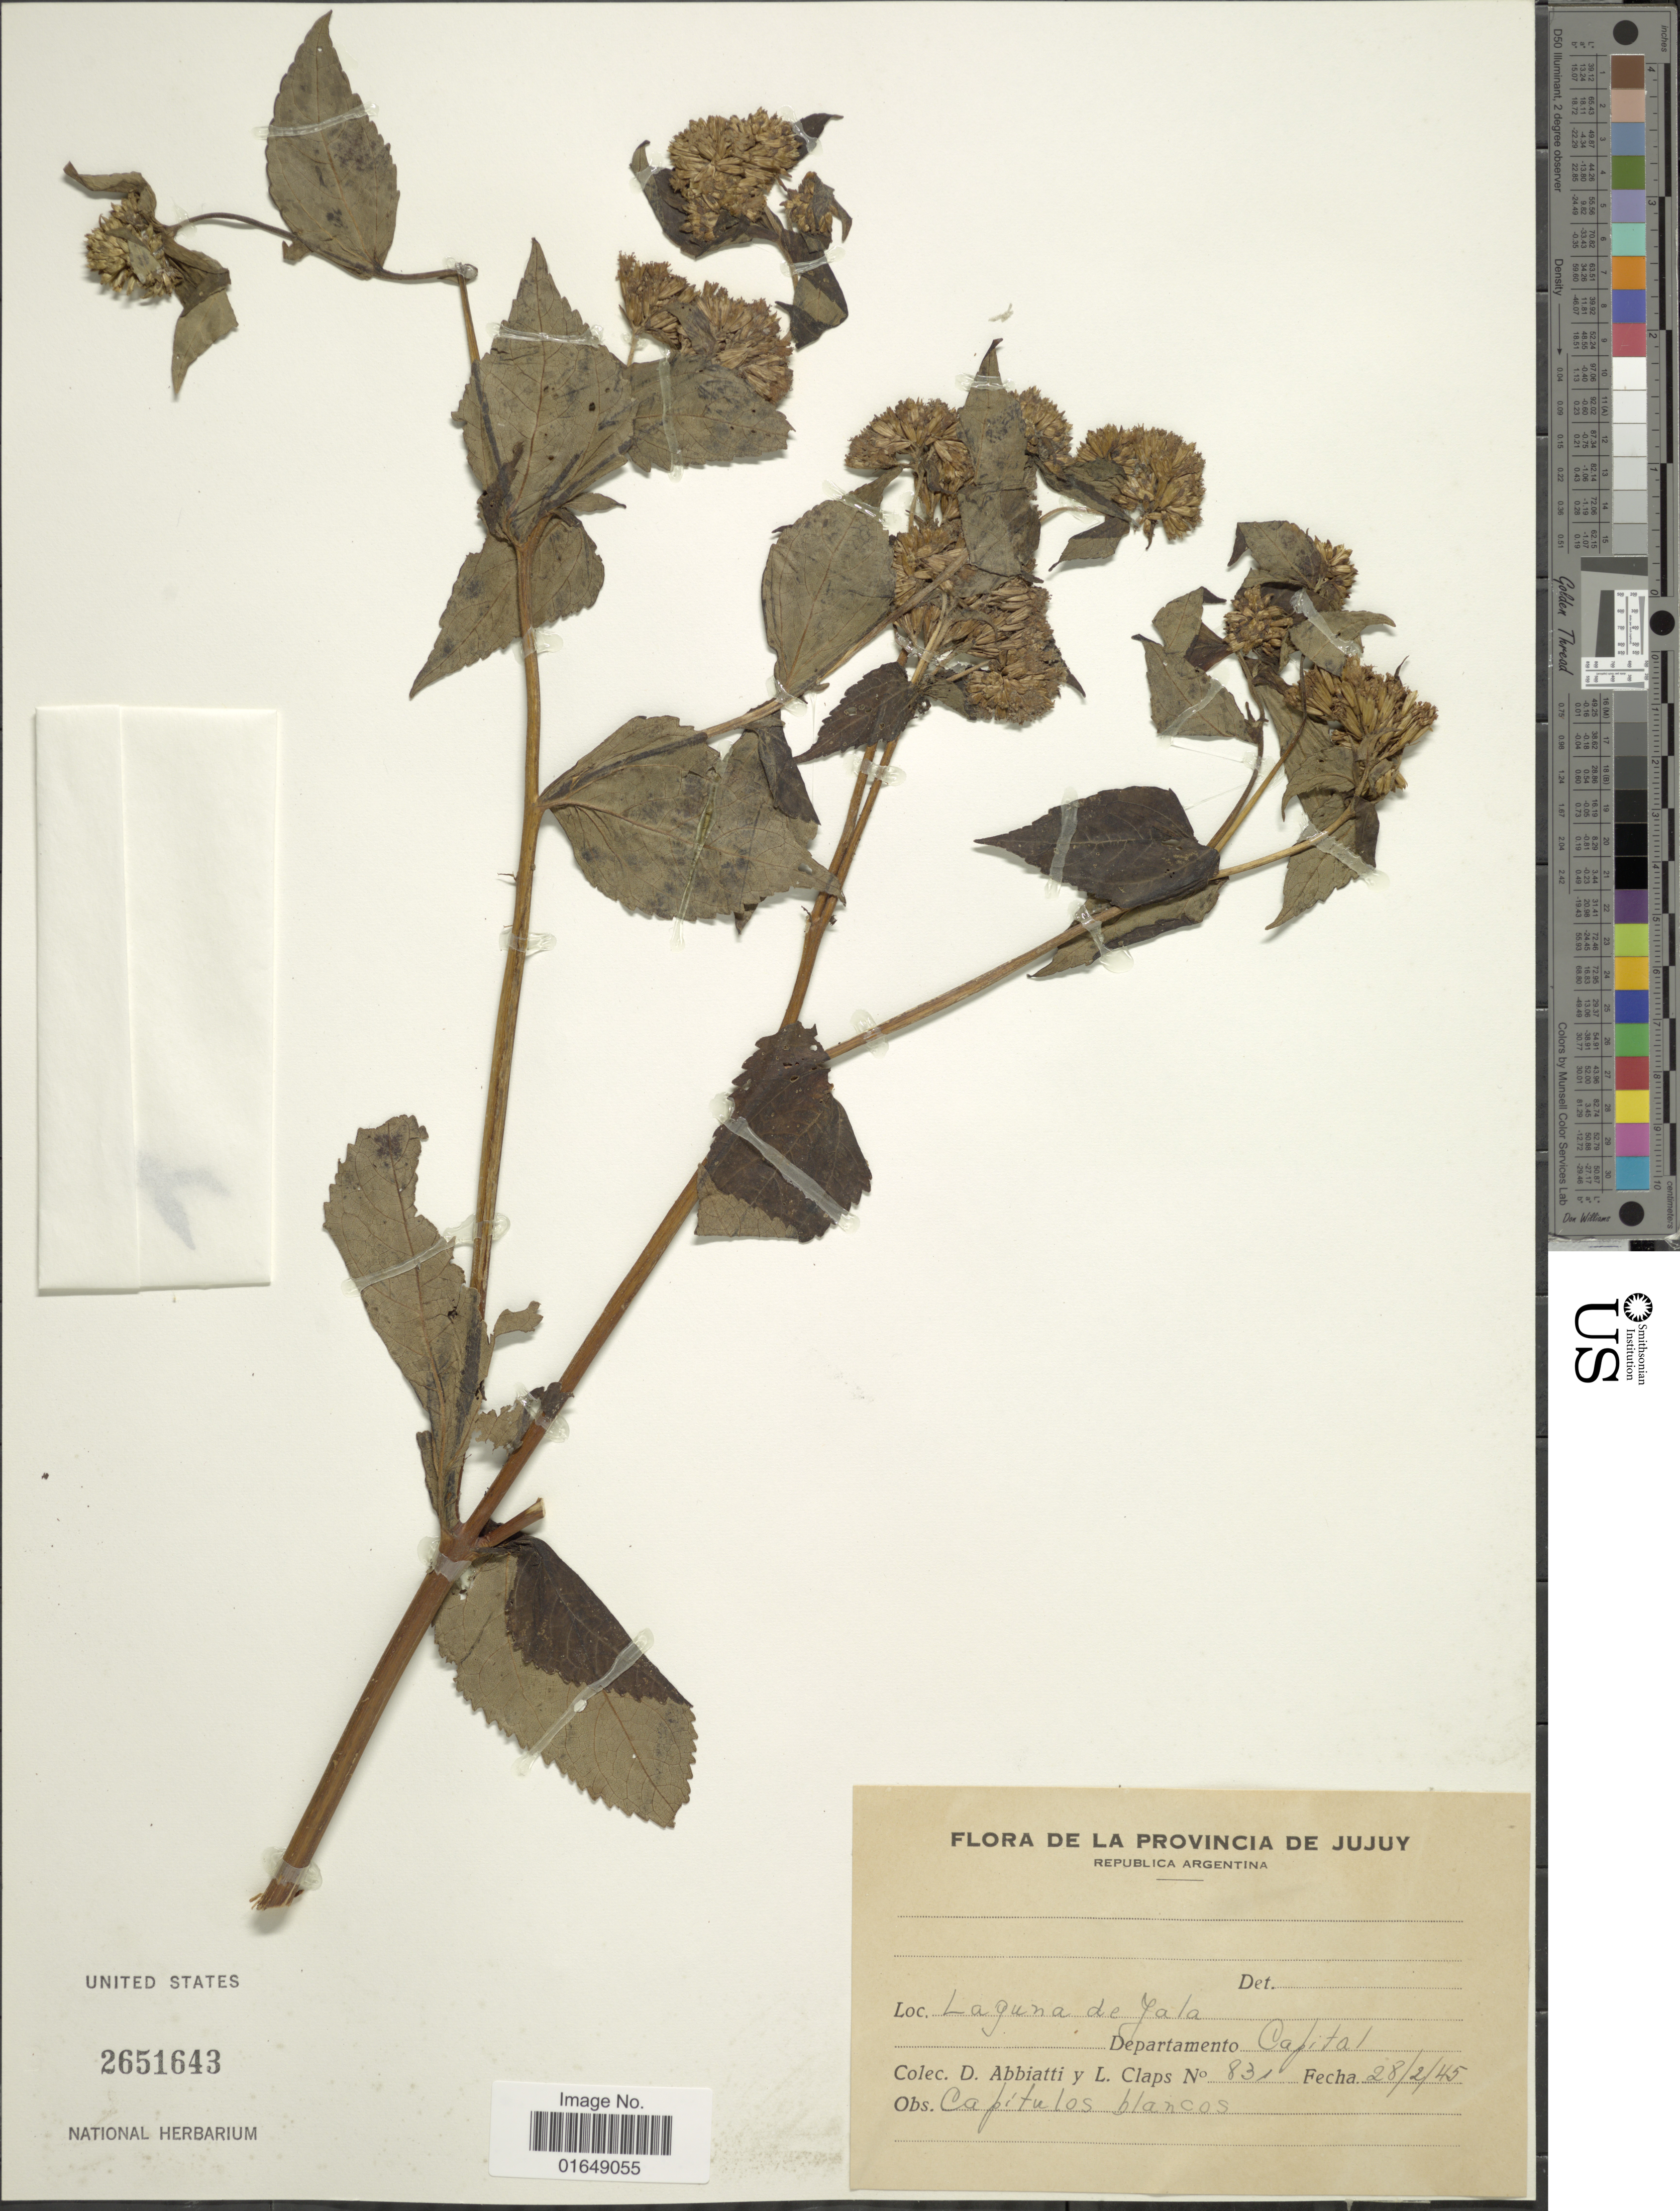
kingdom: Plantae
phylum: Tracheophyta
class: Magnoliopsida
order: Asterales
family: Asteraceae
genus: Stevia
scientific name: Stevia sp.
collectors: D. Abbiatti & L. Claps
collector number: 831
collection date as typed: Transcribed d/m/y: 28/2/45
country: Argentina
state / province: Jujuy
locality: Departamento Capital, Laguna de Jala.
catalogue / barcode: US 2651643